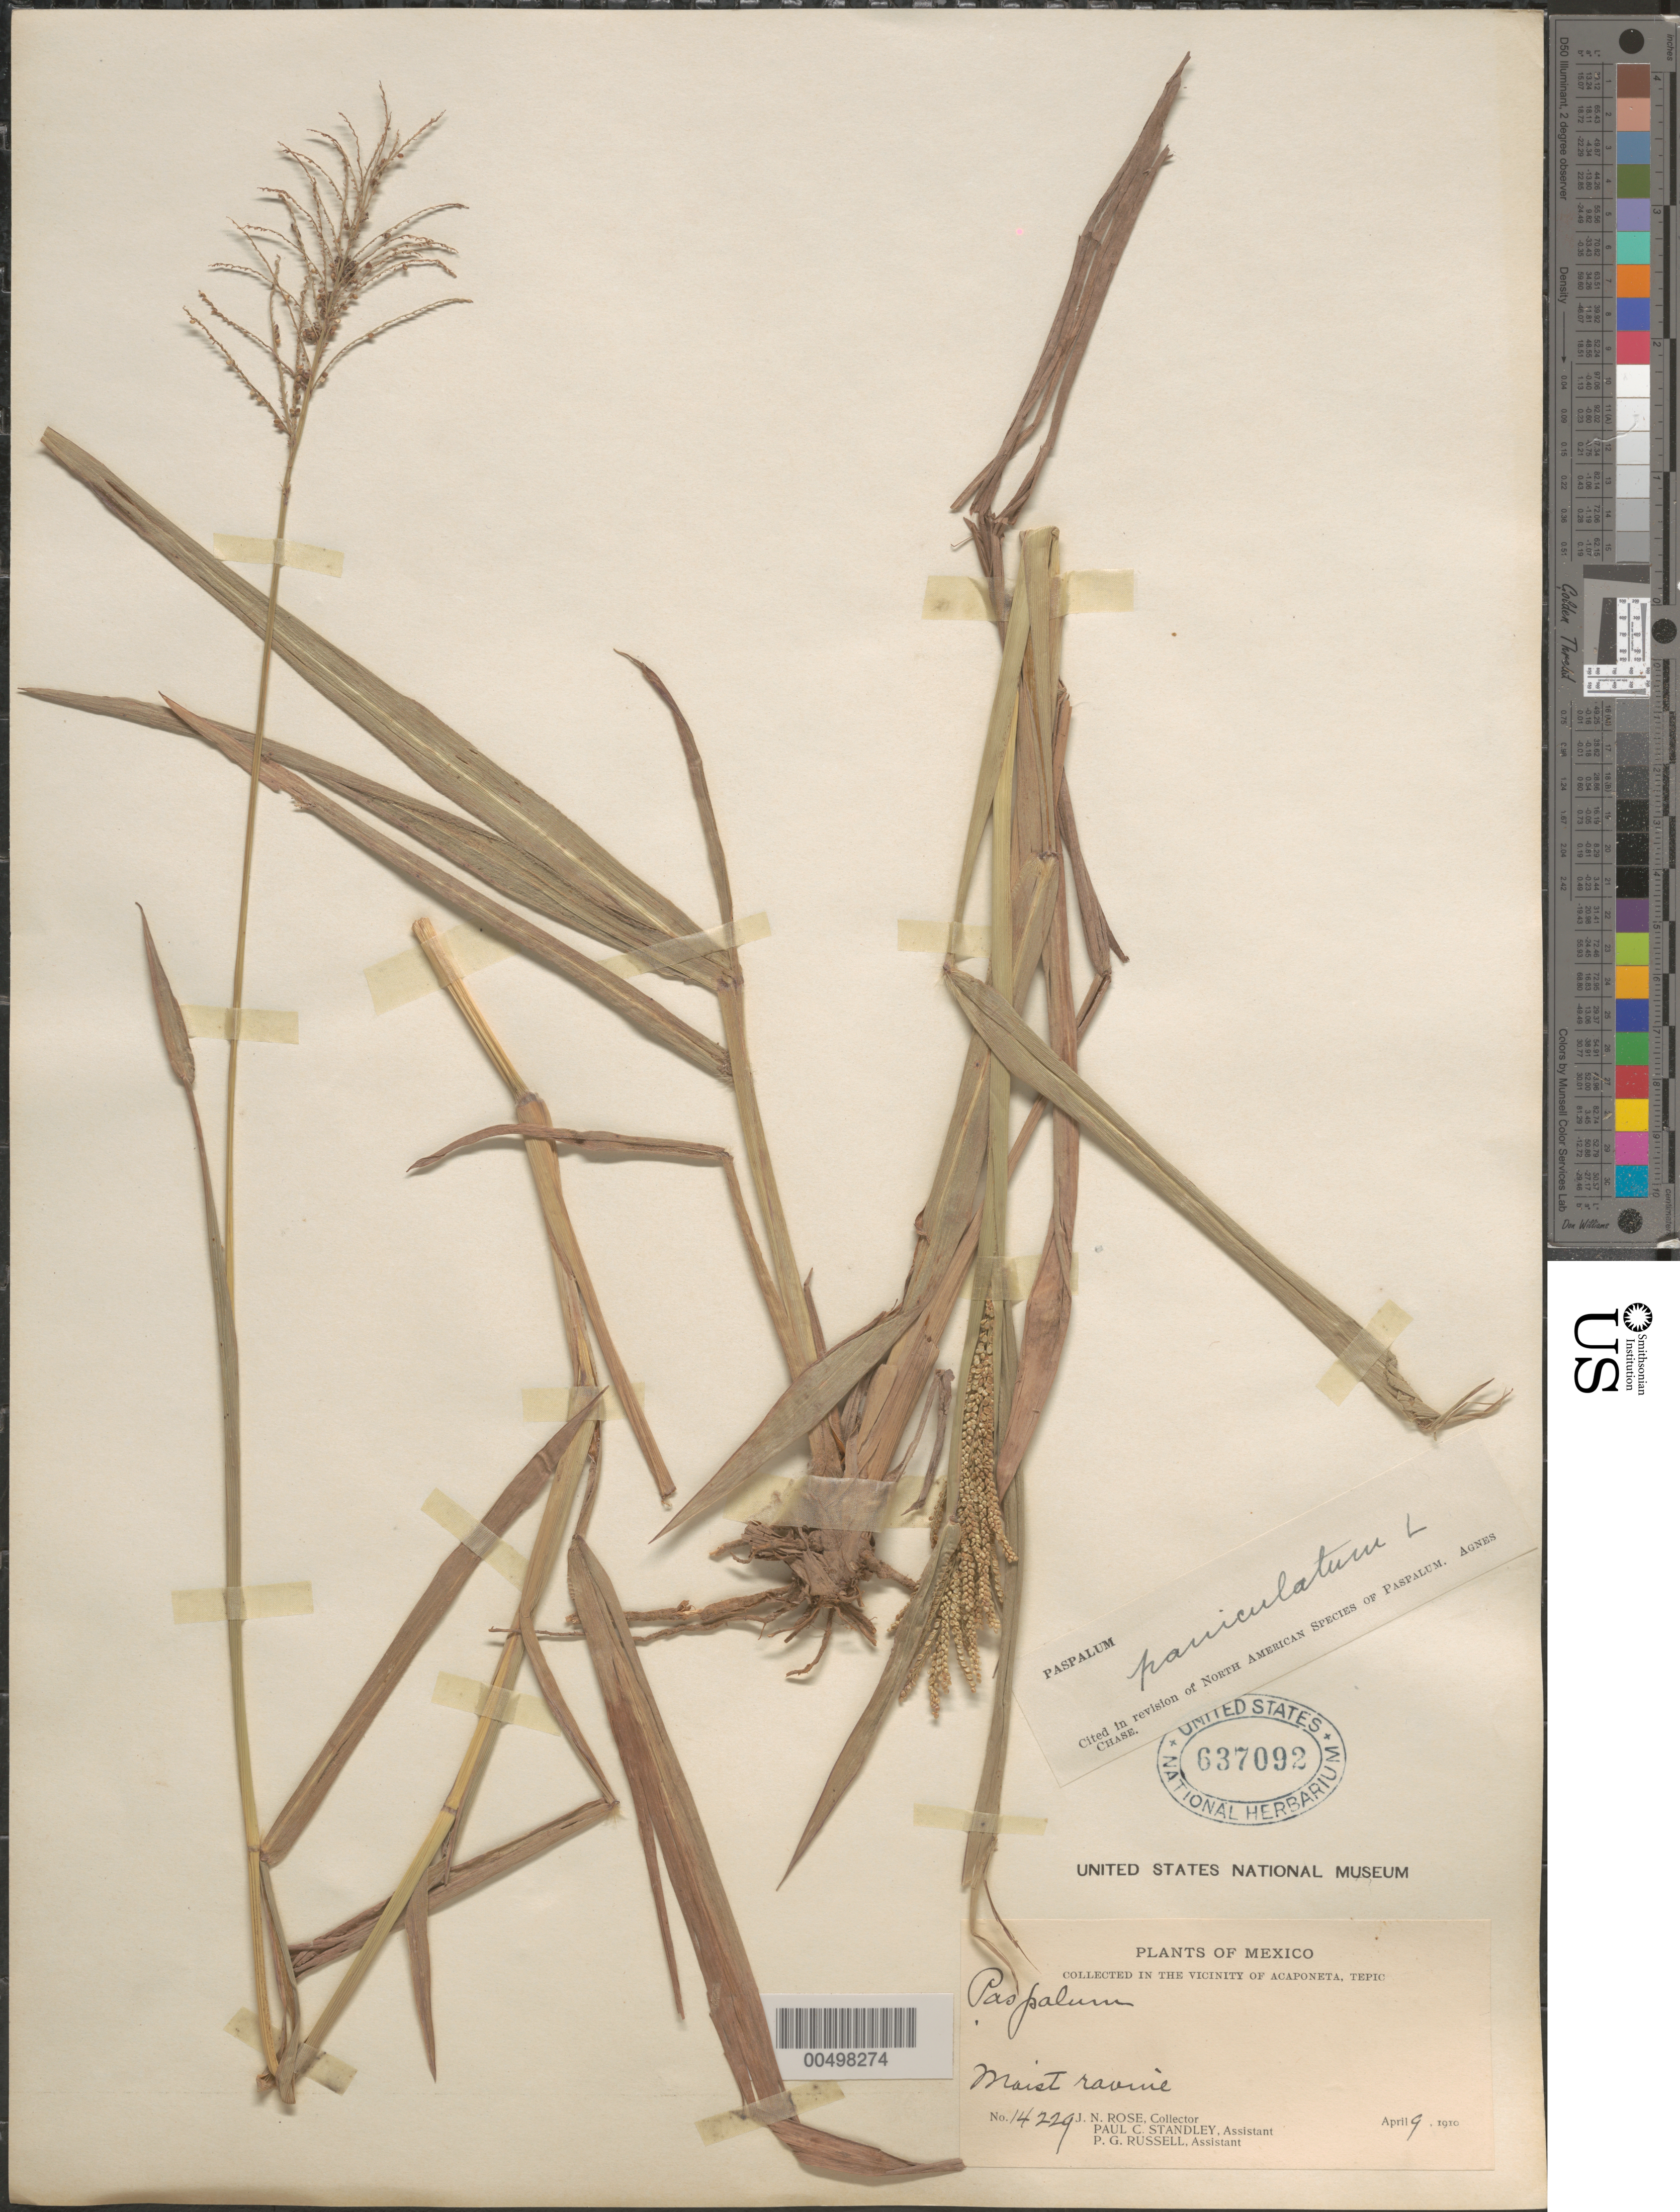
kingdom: Plantae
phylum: Tracheophyta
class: Liliopsida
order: Poales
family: Poaceae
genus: Paspalum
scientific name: Paspalum paniculatum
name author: L.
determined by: Chase, [M.] Agnes, (US)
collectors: J. N. Rose, P. C. Standley & P. G. Russell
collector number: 14229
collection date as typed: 9 Apr 1910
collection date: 1910-04-09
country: Mexico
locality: Vicinity of Acaponeta, Tepic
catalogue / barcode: US 637092